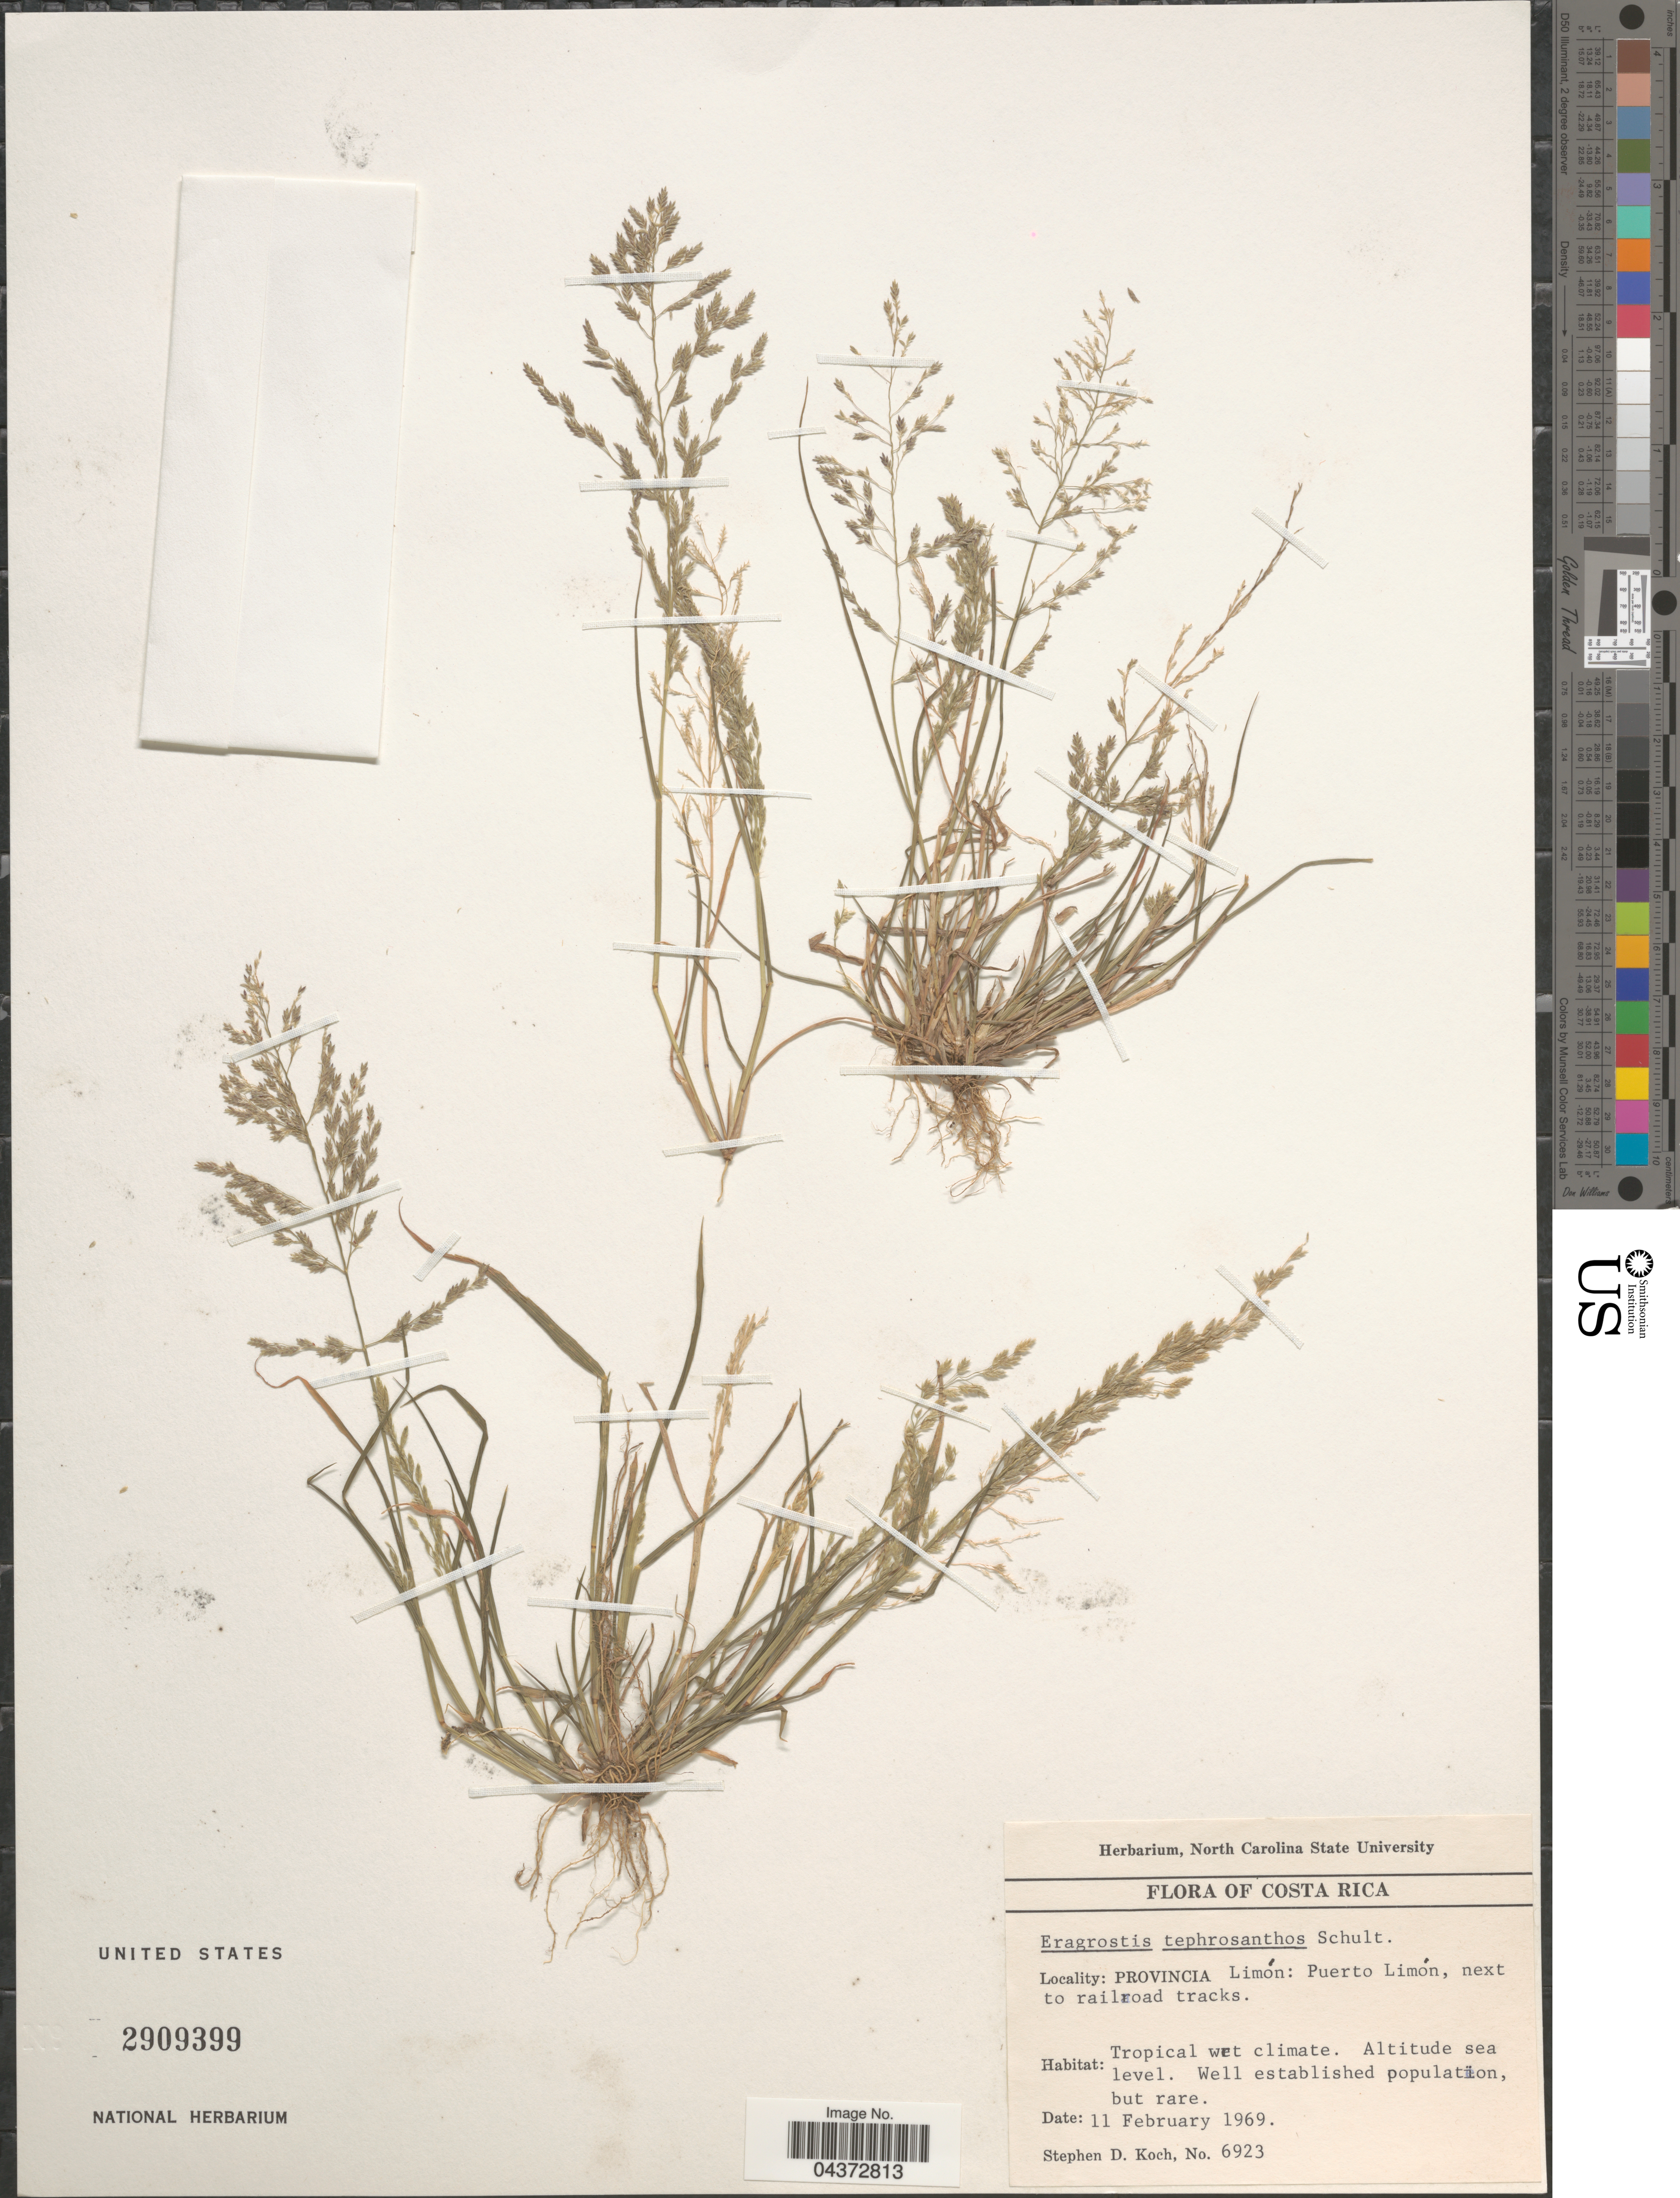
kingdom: Plantae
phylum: Tracheophyta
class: Liliopsida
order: Poales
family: Poaceae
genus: Eragrostis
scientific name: Eragrostis pectinacea var. miserrima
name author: (E. Fourn.) Reeder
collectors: S. D. Koch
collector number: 6923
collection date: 1969-02-11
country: Costa Rica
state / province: Limón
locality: Puerto Limón, next to railroad tracks.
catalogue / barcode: US 2909399